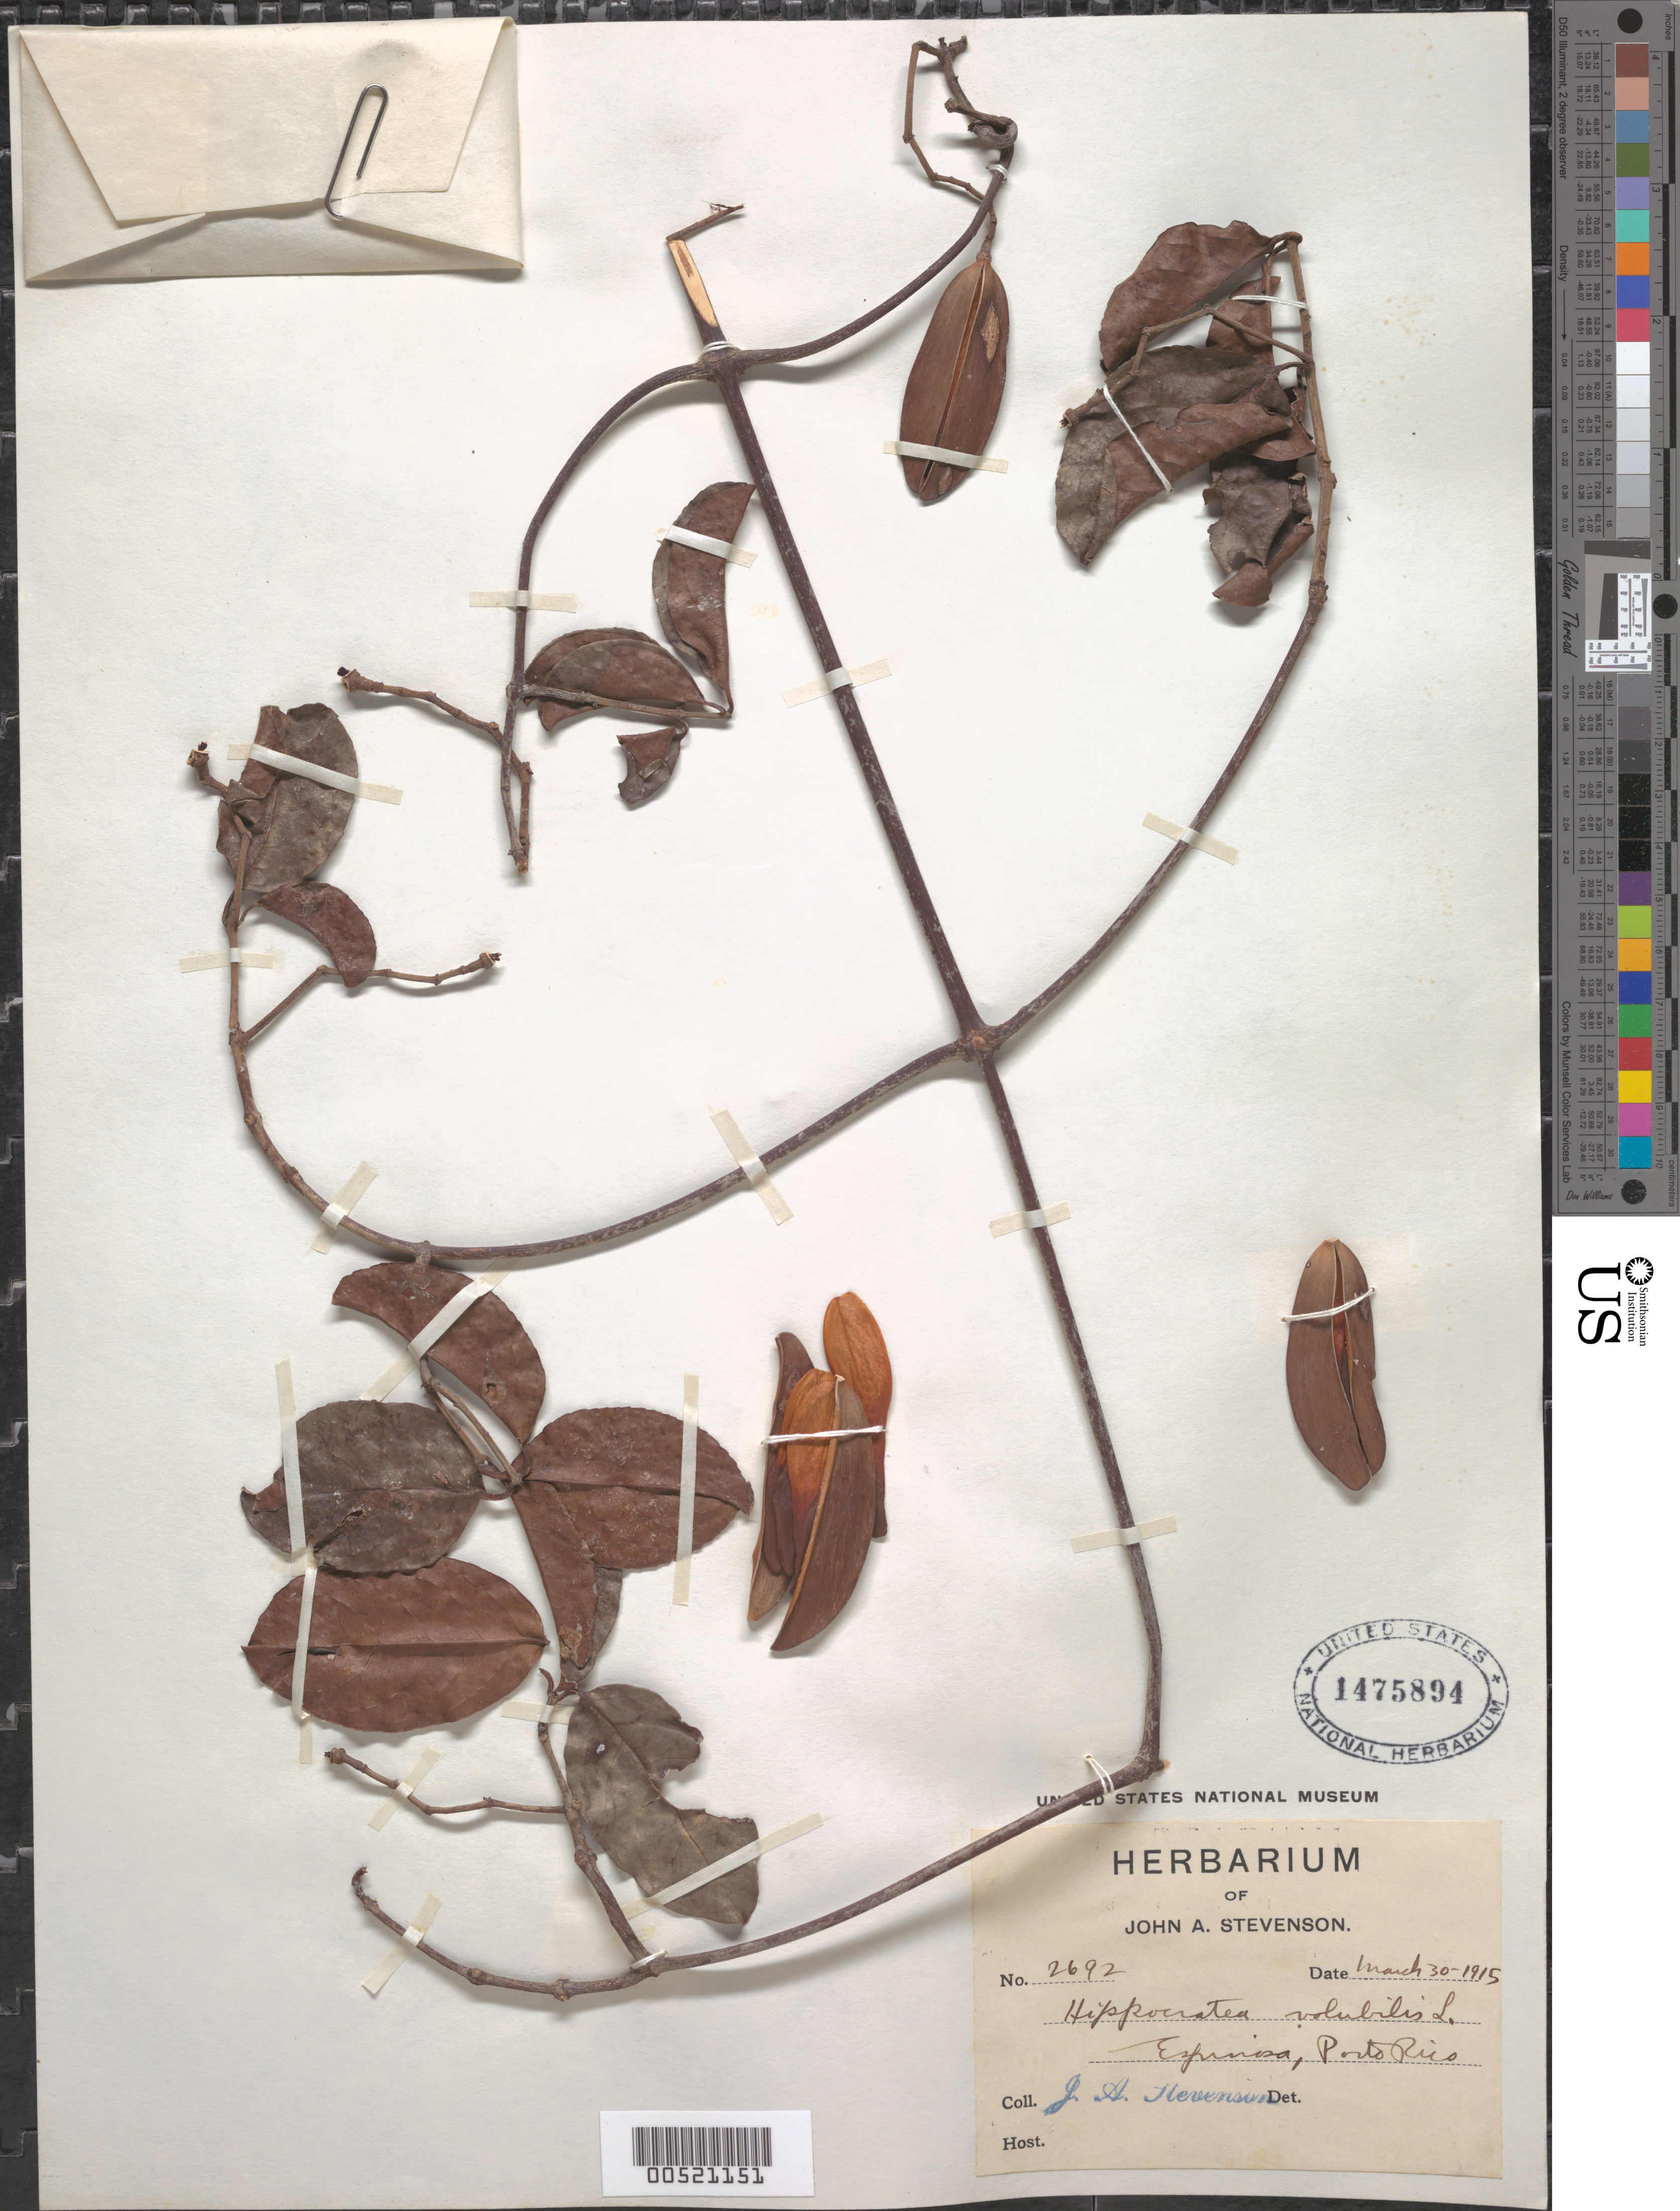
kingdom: Plantae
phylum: Tracheophyta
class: Magnoliopsida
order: Celastrales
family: Celastraceae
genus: Hippocratea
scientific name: Hippocratea volubilis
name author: L.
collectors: J. Stevenson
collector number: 2692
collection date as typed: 30 Mar 1915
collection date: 1915-03-30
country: Puerto Rico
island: Greater Antilles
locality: Espinosa.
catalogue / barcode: US 1475894